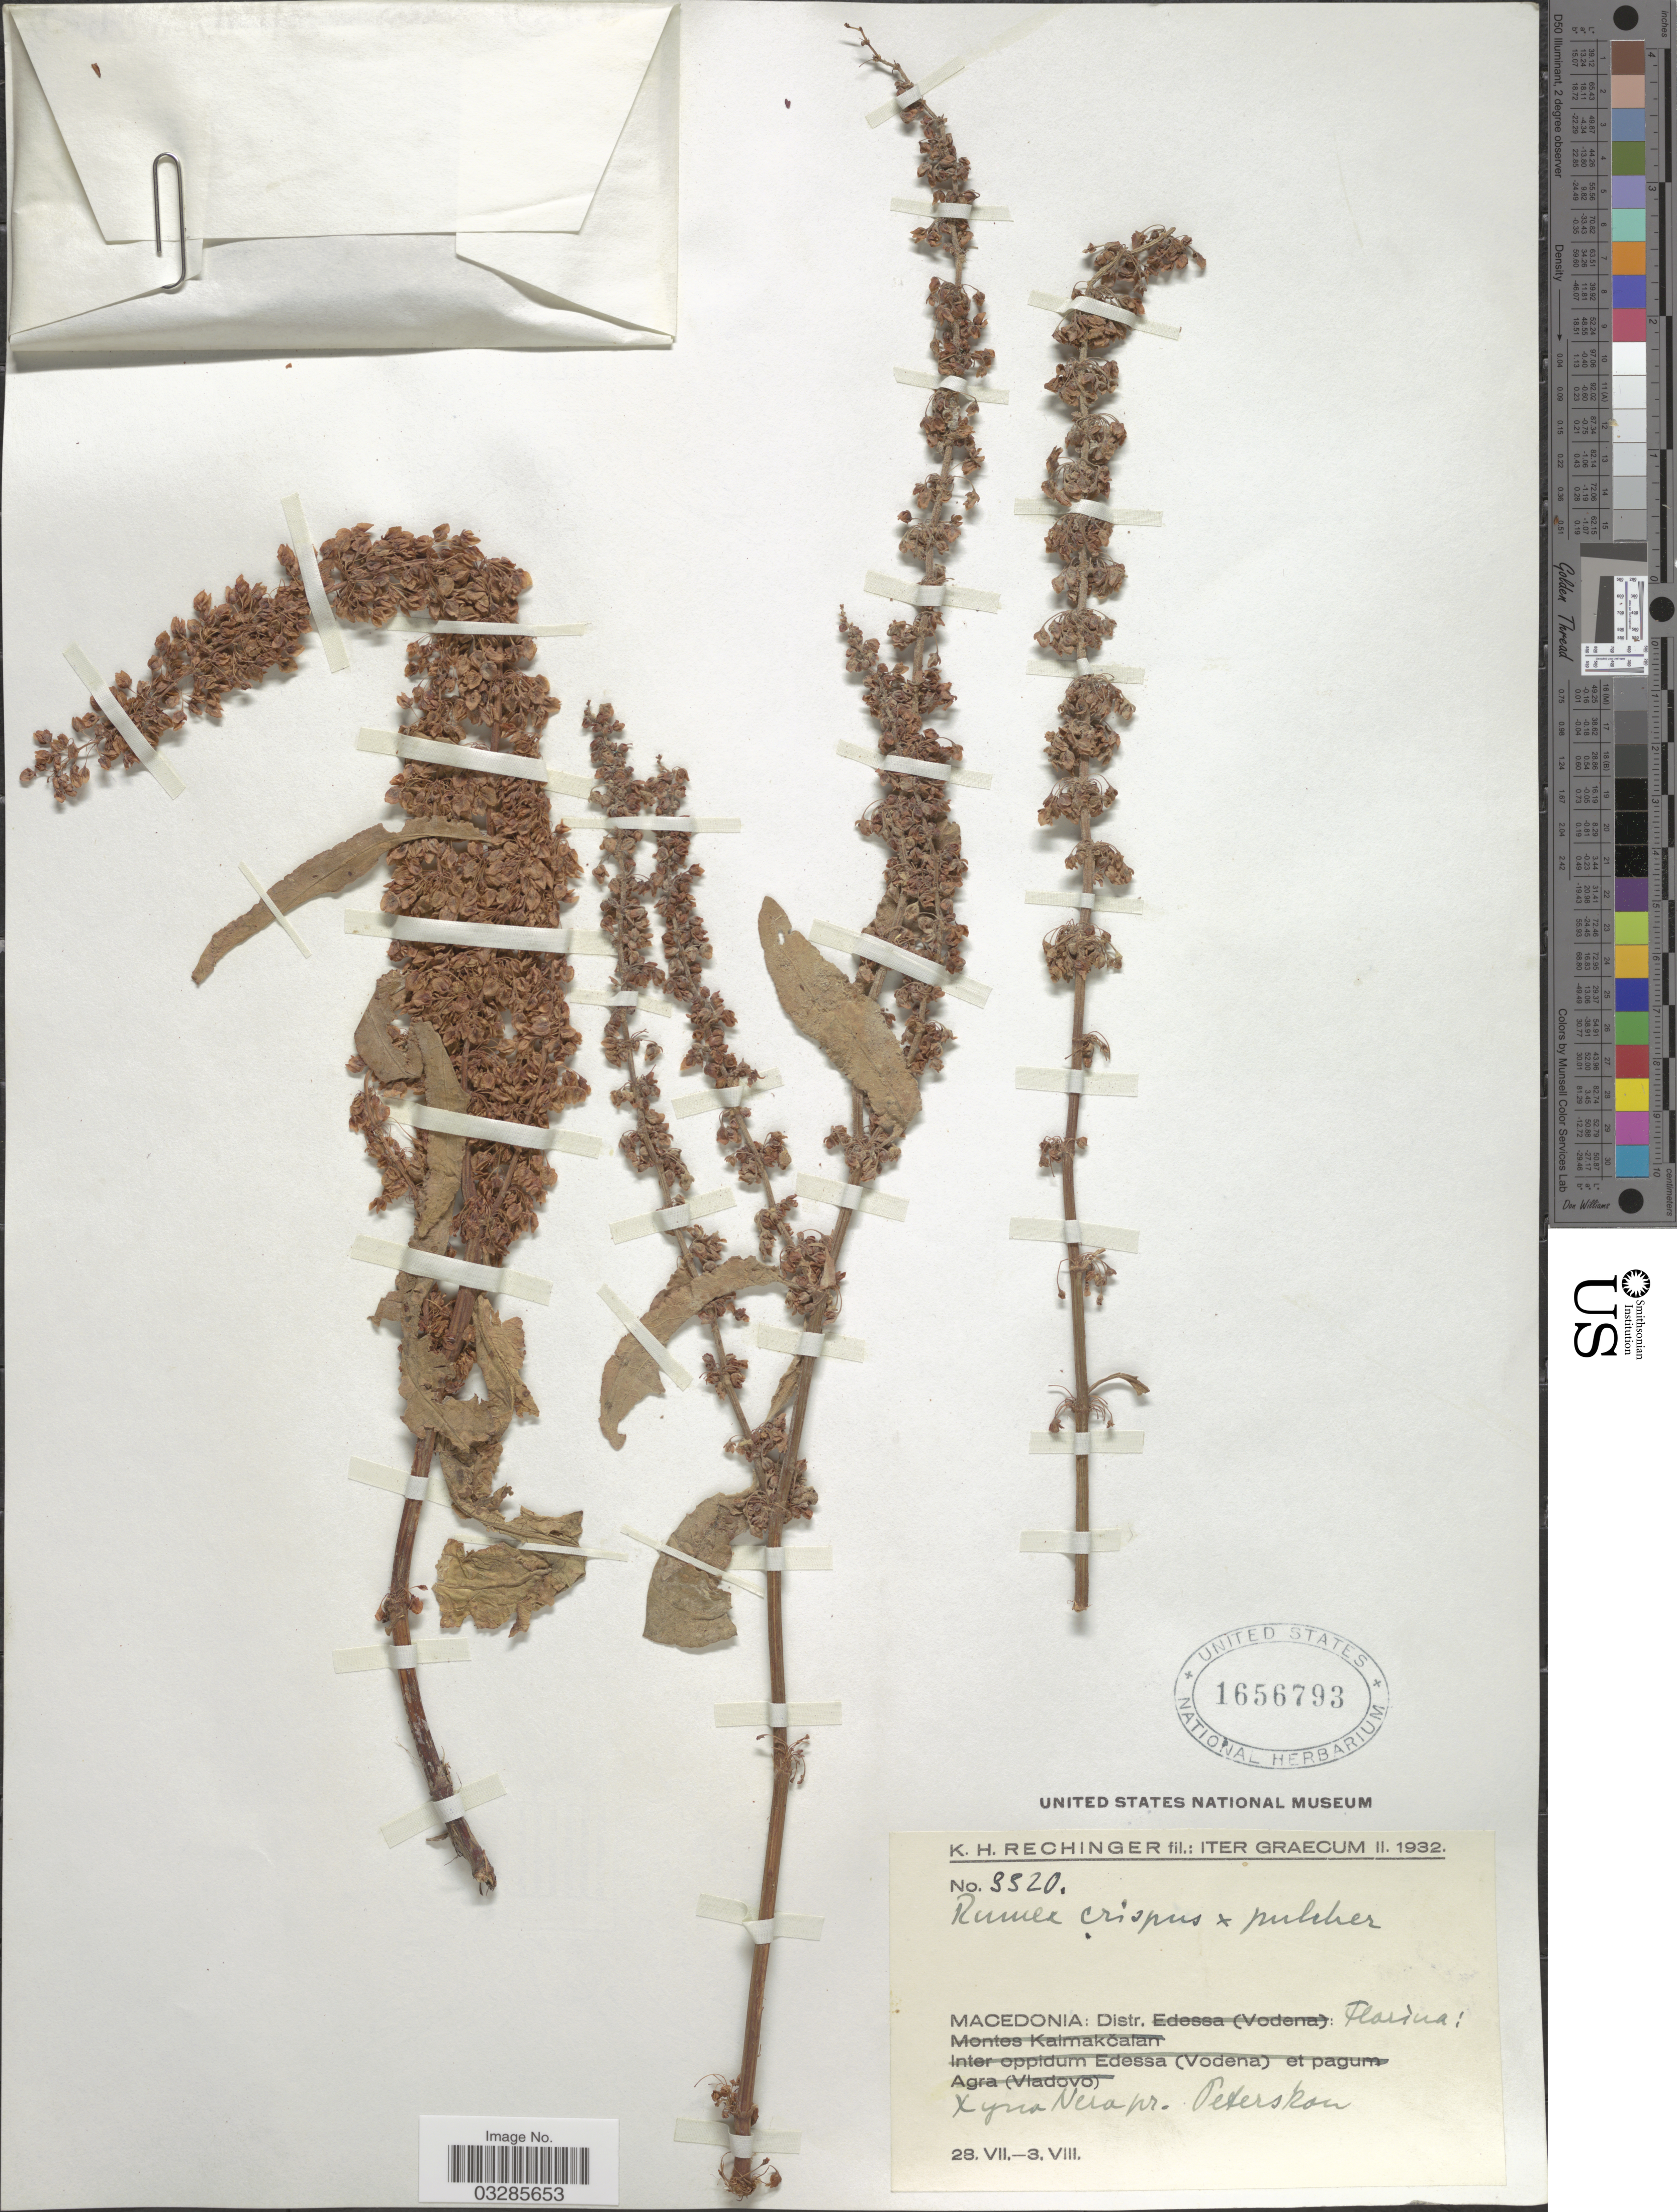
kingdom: Plantae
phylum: Tracheophyta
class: Magnoliopsida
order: Caryophyllales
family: Polygonaceae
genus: Rumex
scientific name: Rumex crispus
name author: L.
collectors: K. H. Rechinger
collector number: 3320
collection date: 1932-07-28/1932-08-03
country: Greece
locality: Iter Graecum. Macedonia: Distr. Florina. Xyna Nera pr. Peterskon.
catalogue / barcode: US 1656793